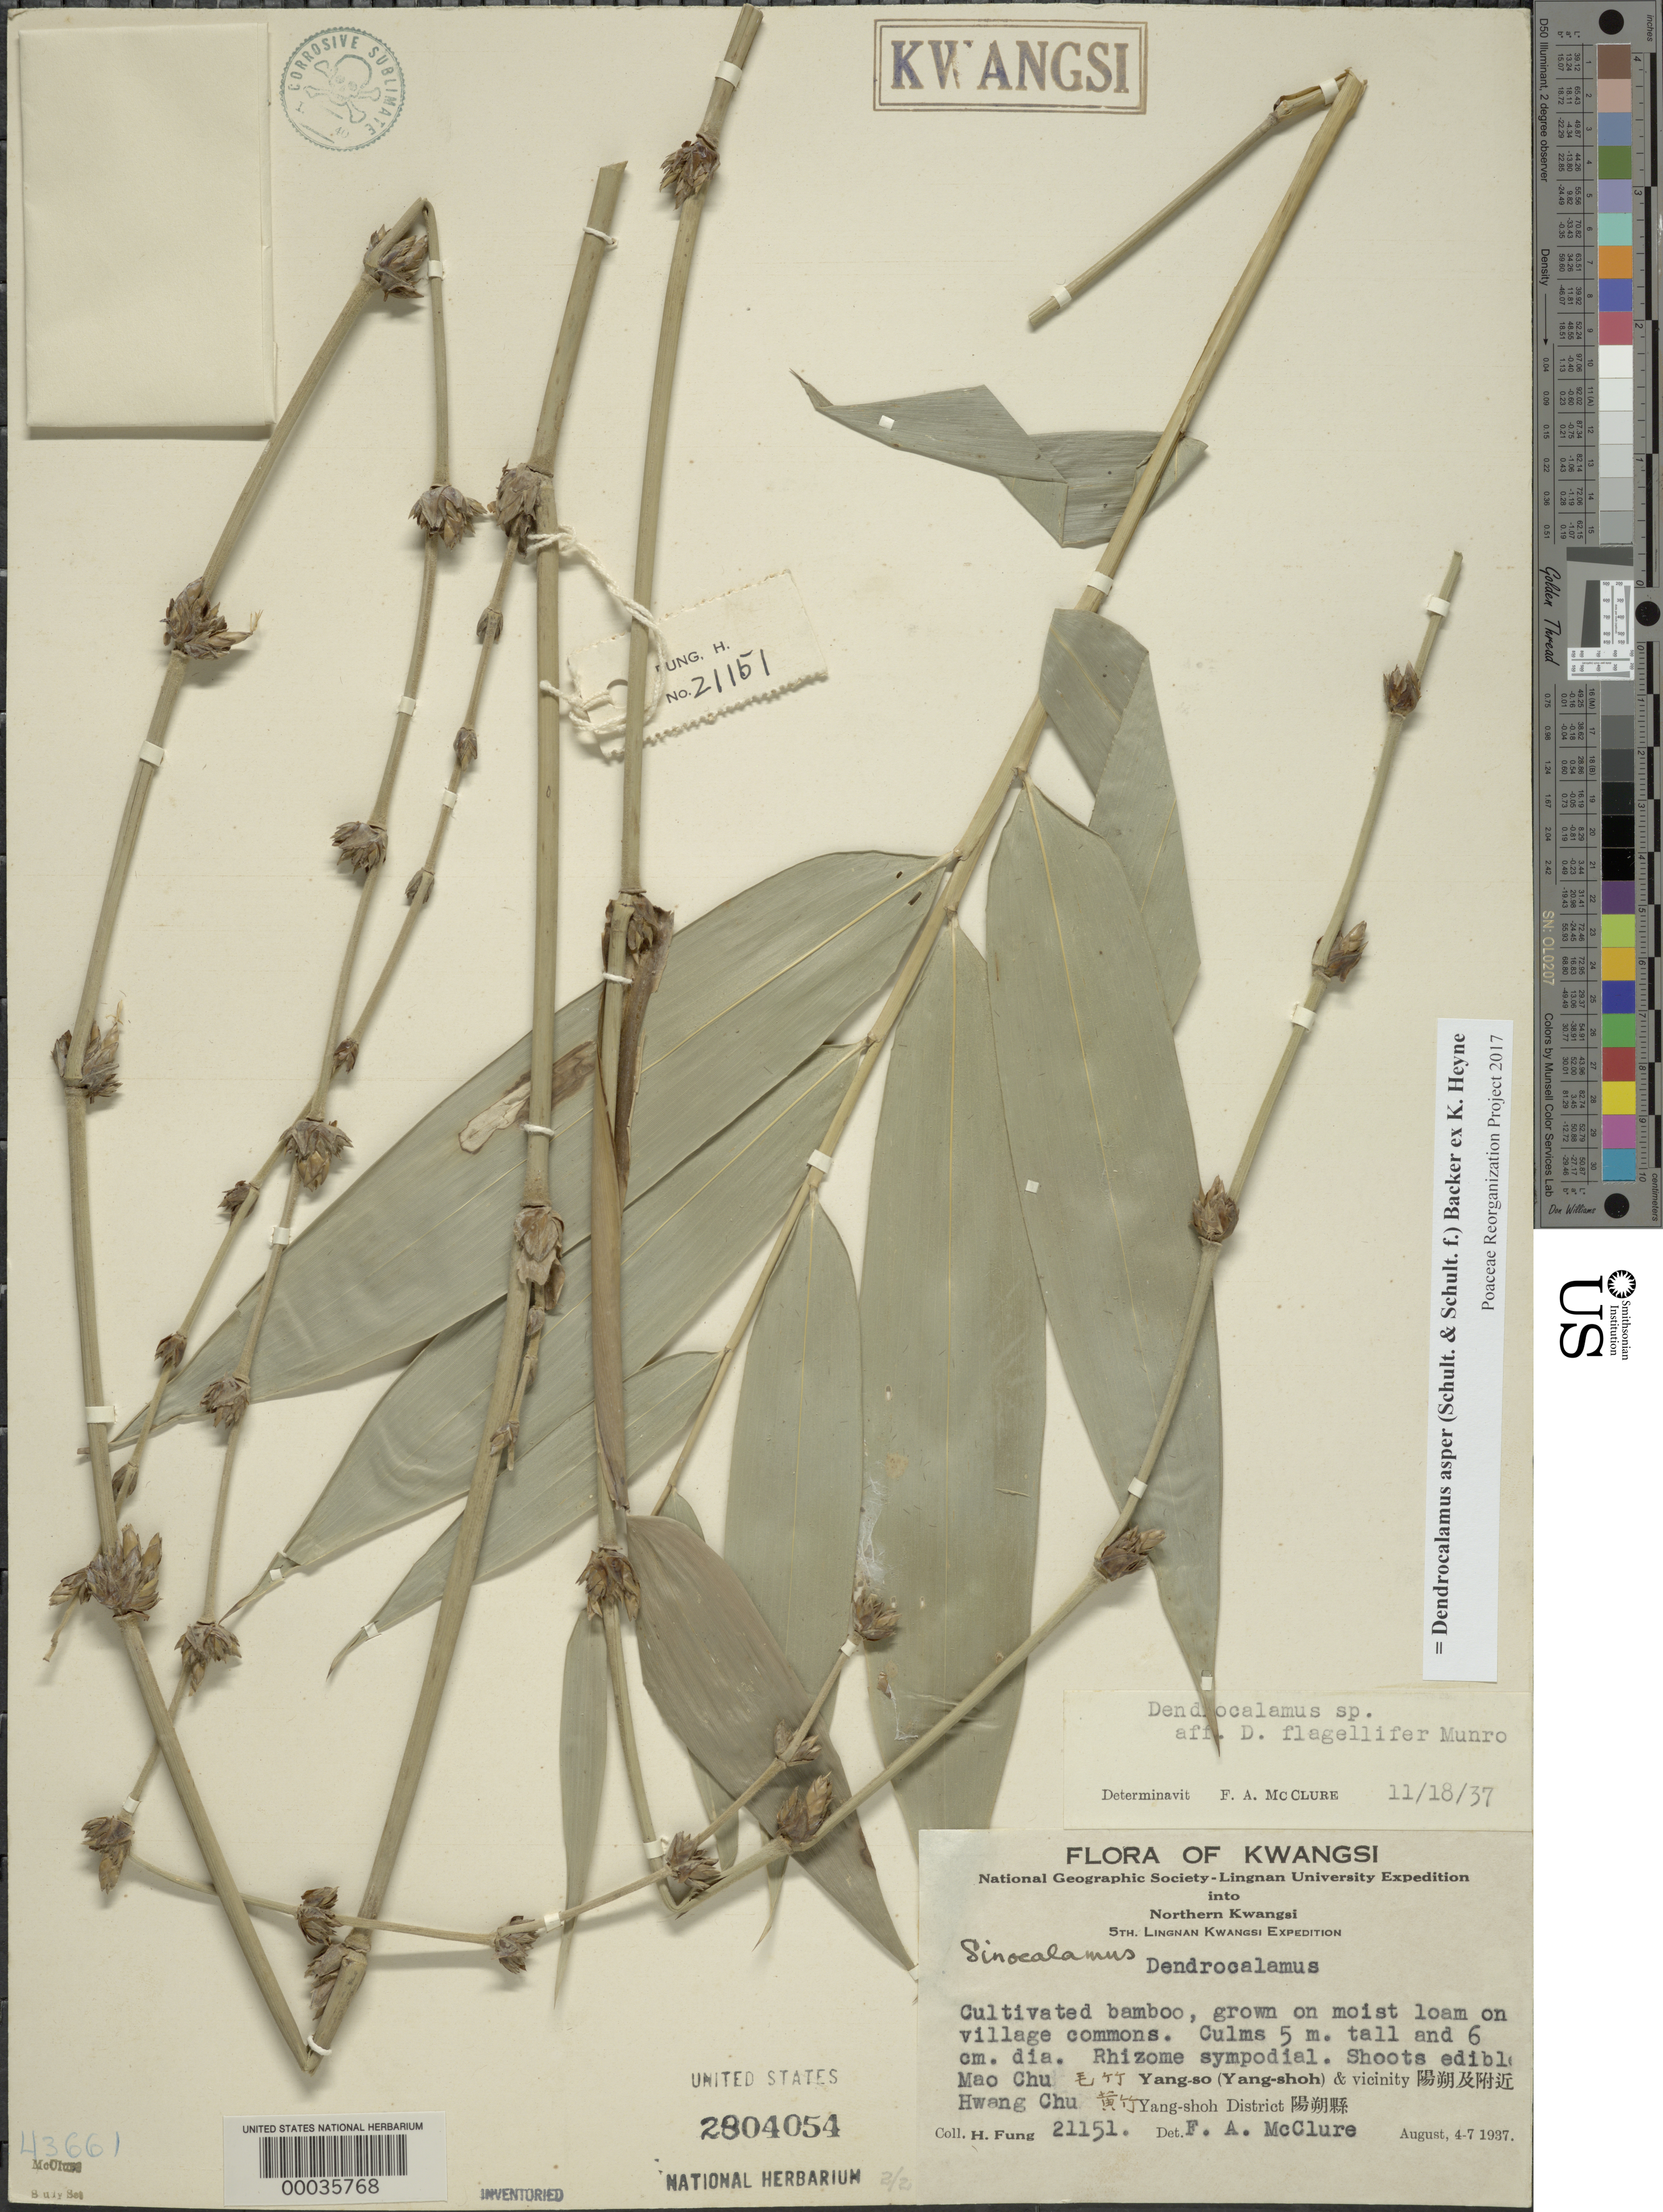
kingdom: Plantae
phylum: Tracheophyta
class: Liliopsida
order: Poales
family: Poaceae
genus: Dendrocalamus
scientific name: Dendrocalamus asper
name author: (Schult. & Schult. f.) Backer ex K. Heyne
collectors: H. L. Fung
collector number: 21151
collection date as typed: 04 Aug 1937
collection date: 1937-08-04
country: China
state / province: Jiangxi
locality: Yang so, hwang chu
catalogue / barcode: US 2804054